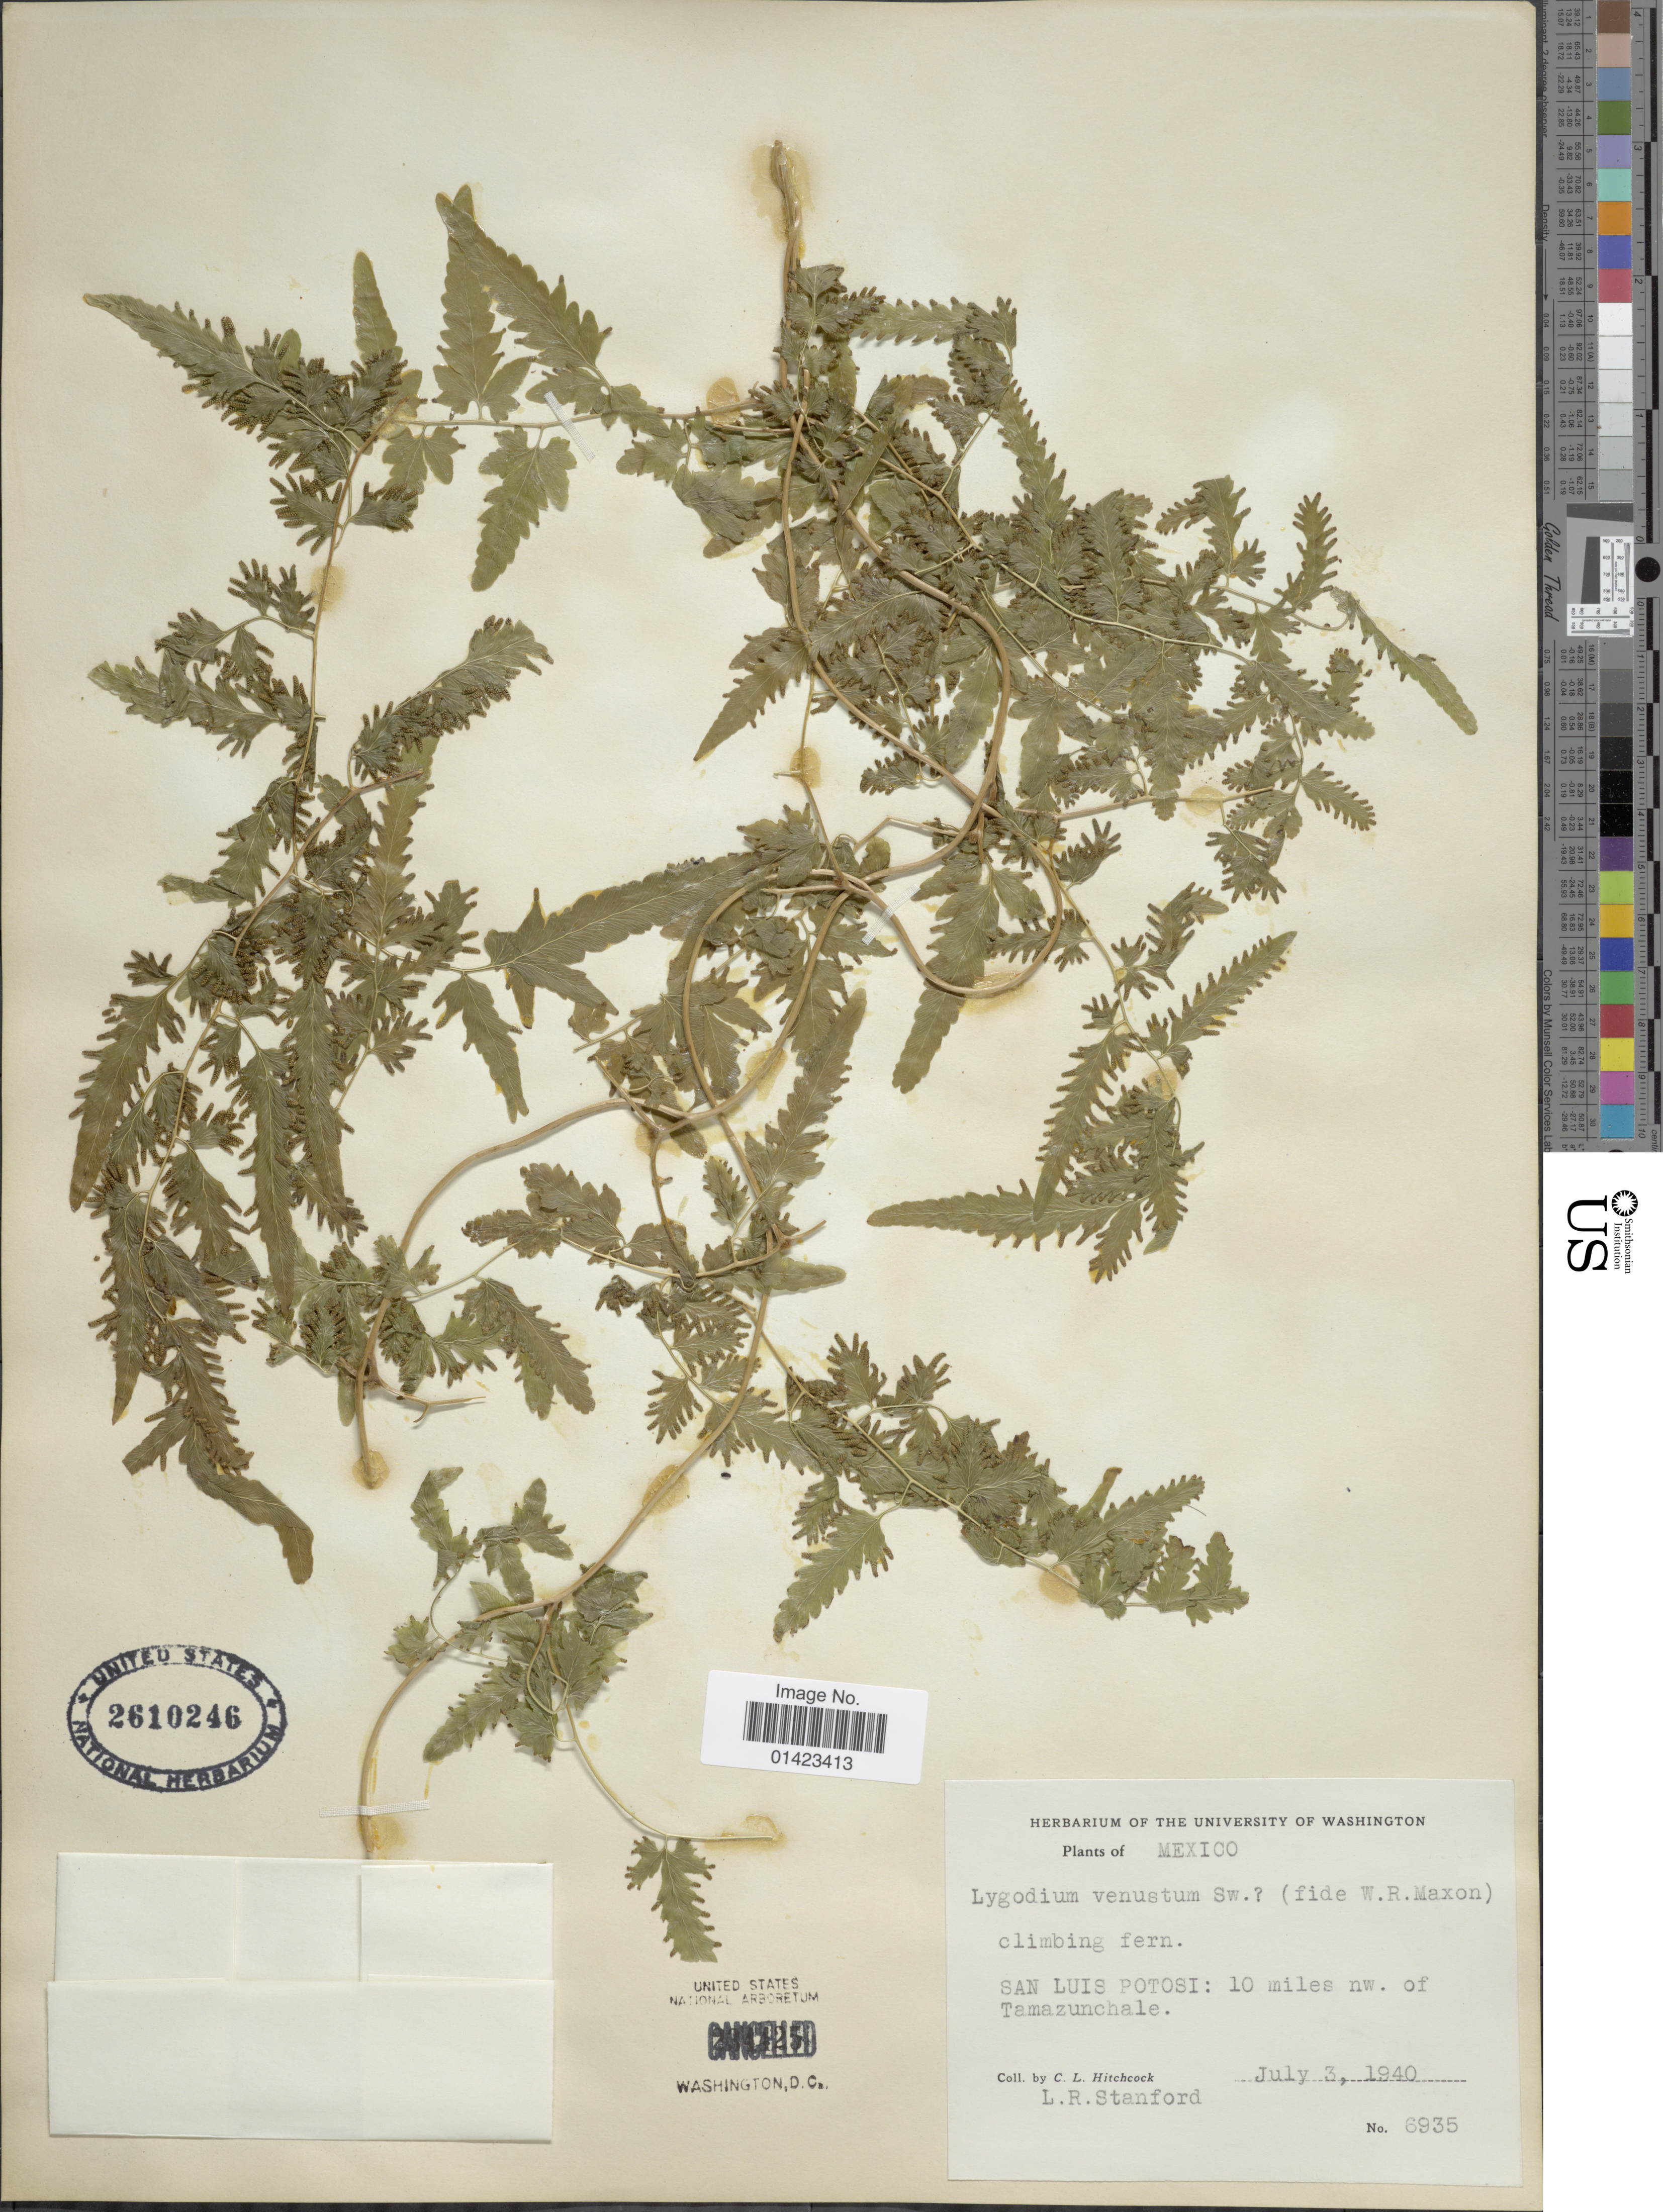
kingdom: Plantae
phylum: Tracheophyta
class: Polypodiopsida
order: Schizaeales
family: Lygodiaceae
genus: Lygodium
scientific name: Lygodium venustum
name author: Sw.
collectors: C. L. Hitchcock & L. R. Stanford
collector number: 6935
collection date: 1940-07-03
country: Mexico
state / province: San Luis Potosí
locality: San Luis Potosi: 10miles nw of Tamazunchale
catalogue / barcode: US 2610246